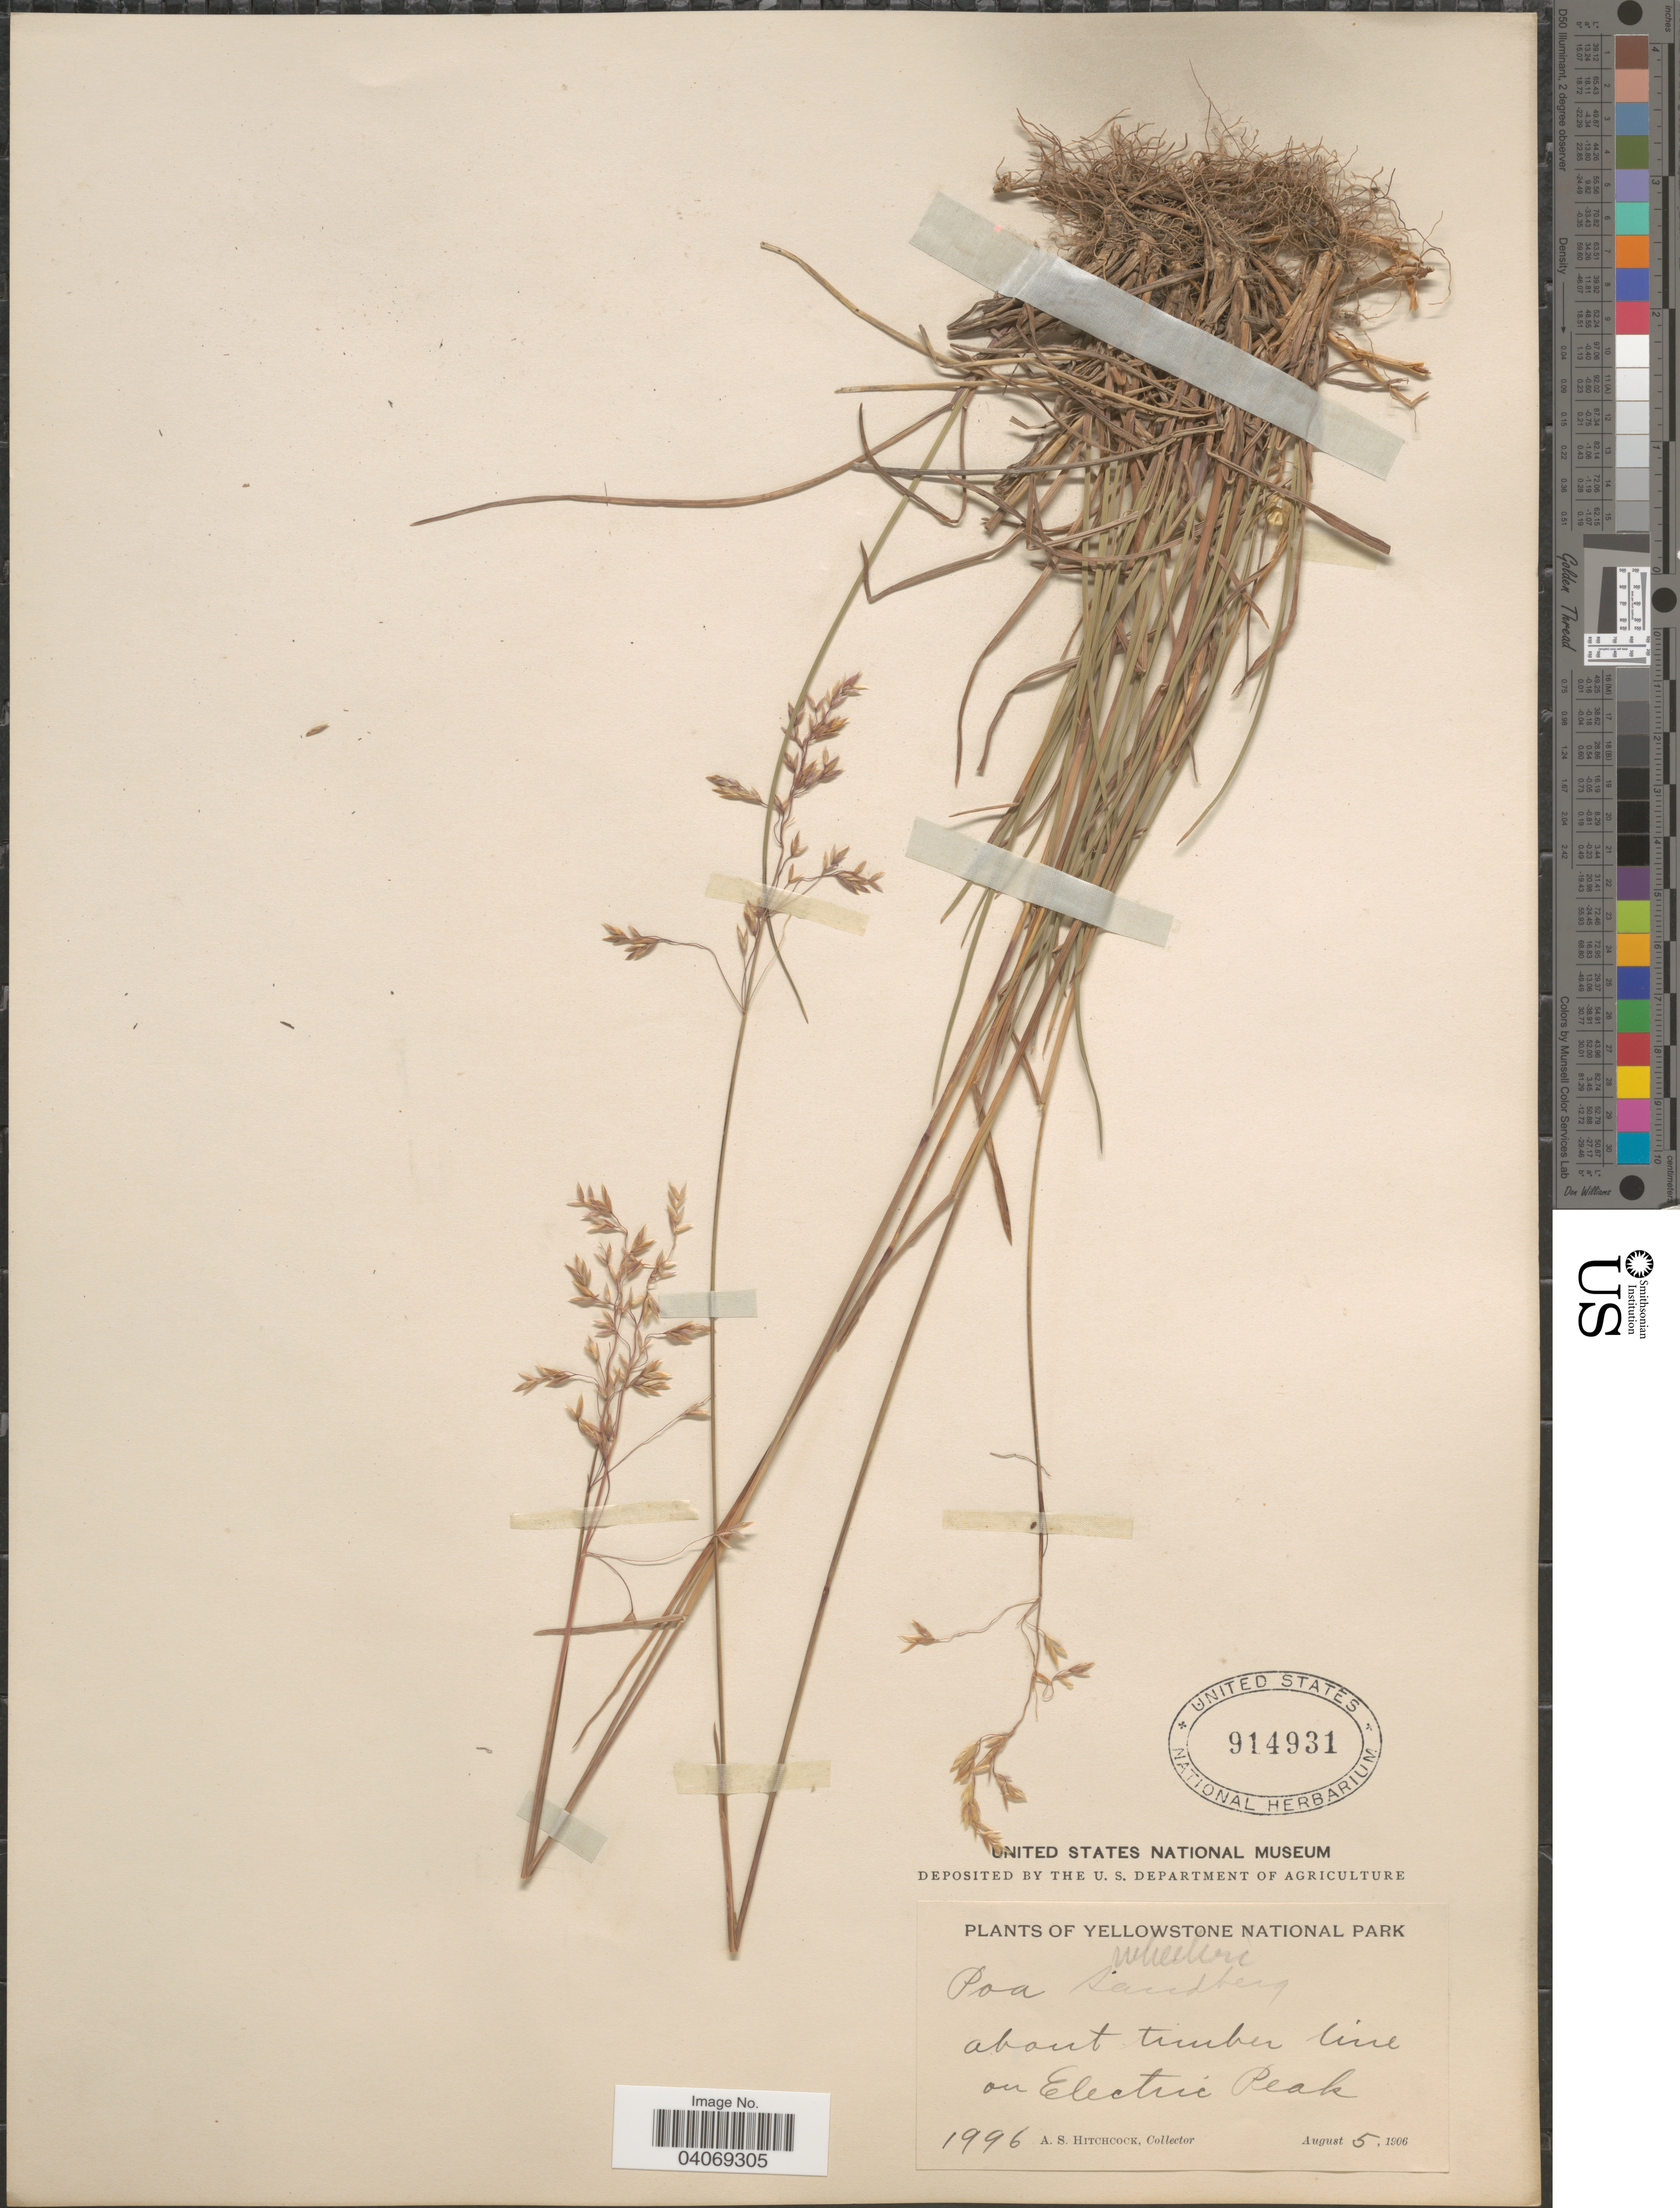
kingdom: Plantae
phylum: Tracheophyta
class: Liliopsida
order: Poales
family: Poaceae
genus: Poa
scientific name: Poa wheeleri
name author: Vasey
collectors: A. S. Hitchcock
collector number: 1996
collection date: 1906-08-05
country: United States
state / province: Montana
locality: Yellowstone National Park. About timber line on Electric Peak.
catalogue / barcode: US 914931